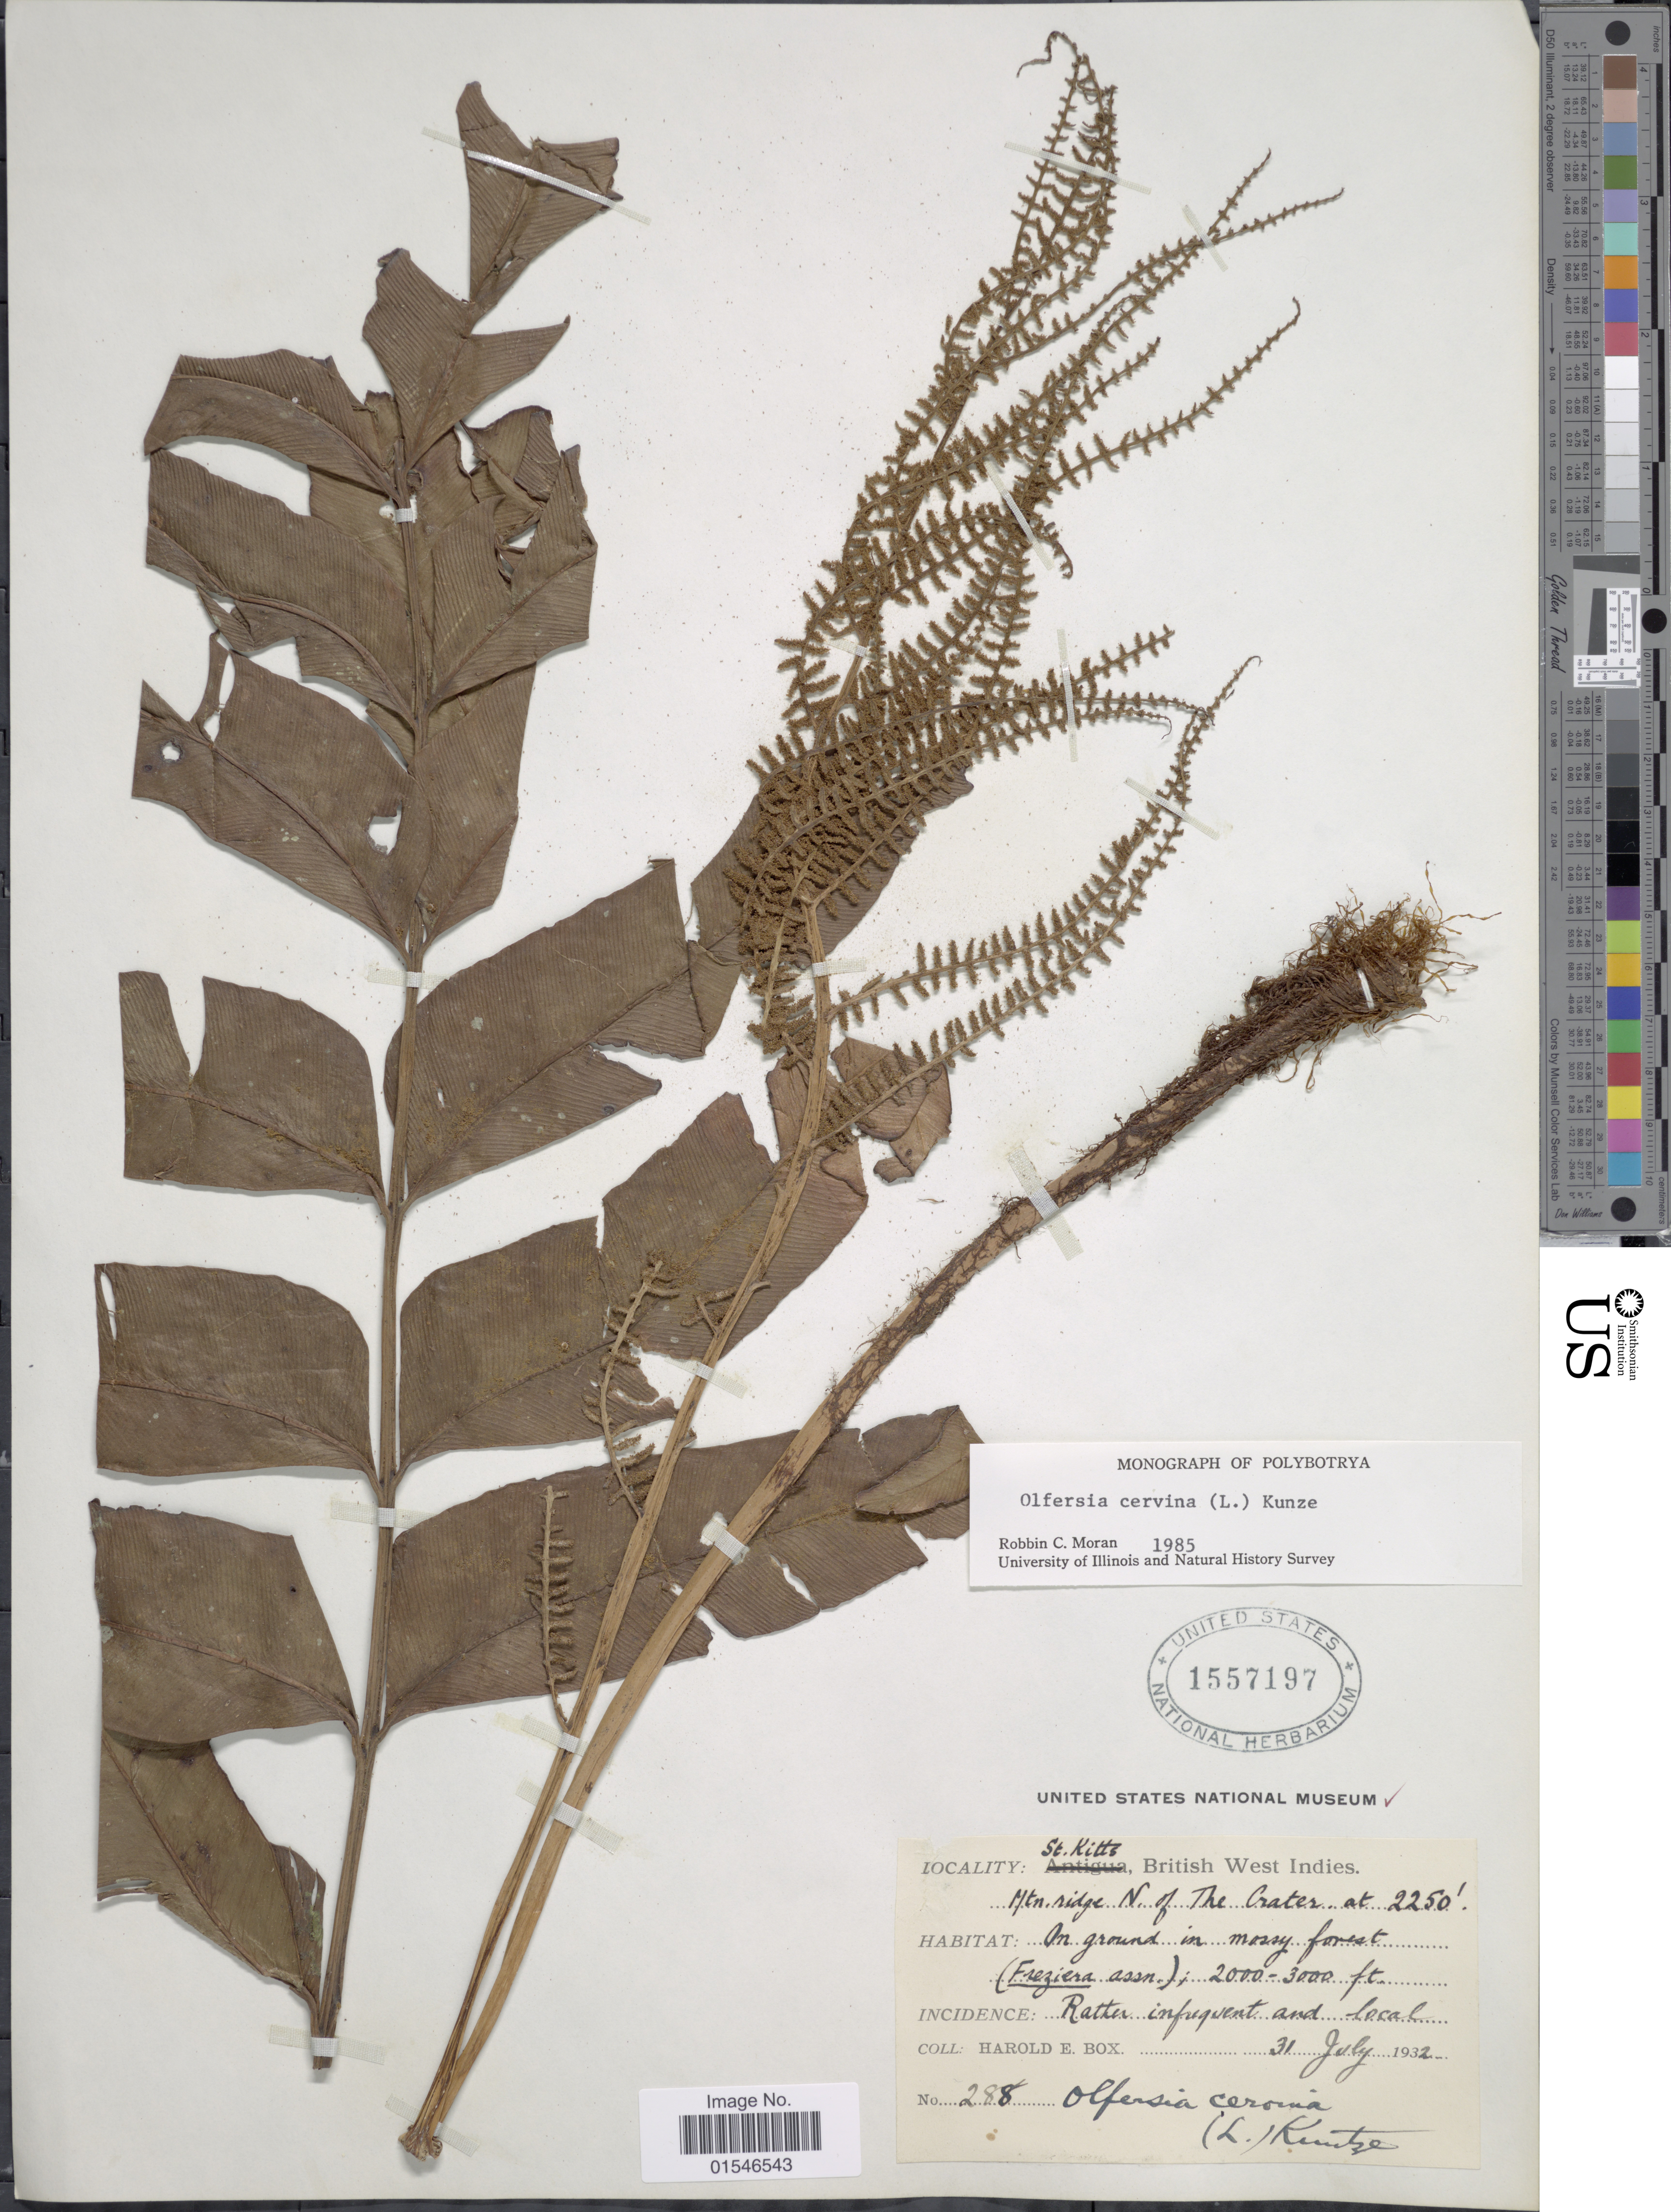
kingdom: Plantae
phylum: Tracheophyta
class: Polypodiopsida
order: Polypodiales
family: Dryopteridaceae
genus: Olfersia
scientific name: Olfersia cervina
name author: (L.) Kunze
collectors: H. E. Box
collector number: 288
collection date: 1932-07-31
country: St. Christopher-Nevis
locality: St. Kitts, British West Indies. Mtn. ridge N. of The Crater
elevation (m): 686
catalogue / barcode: US 1557197